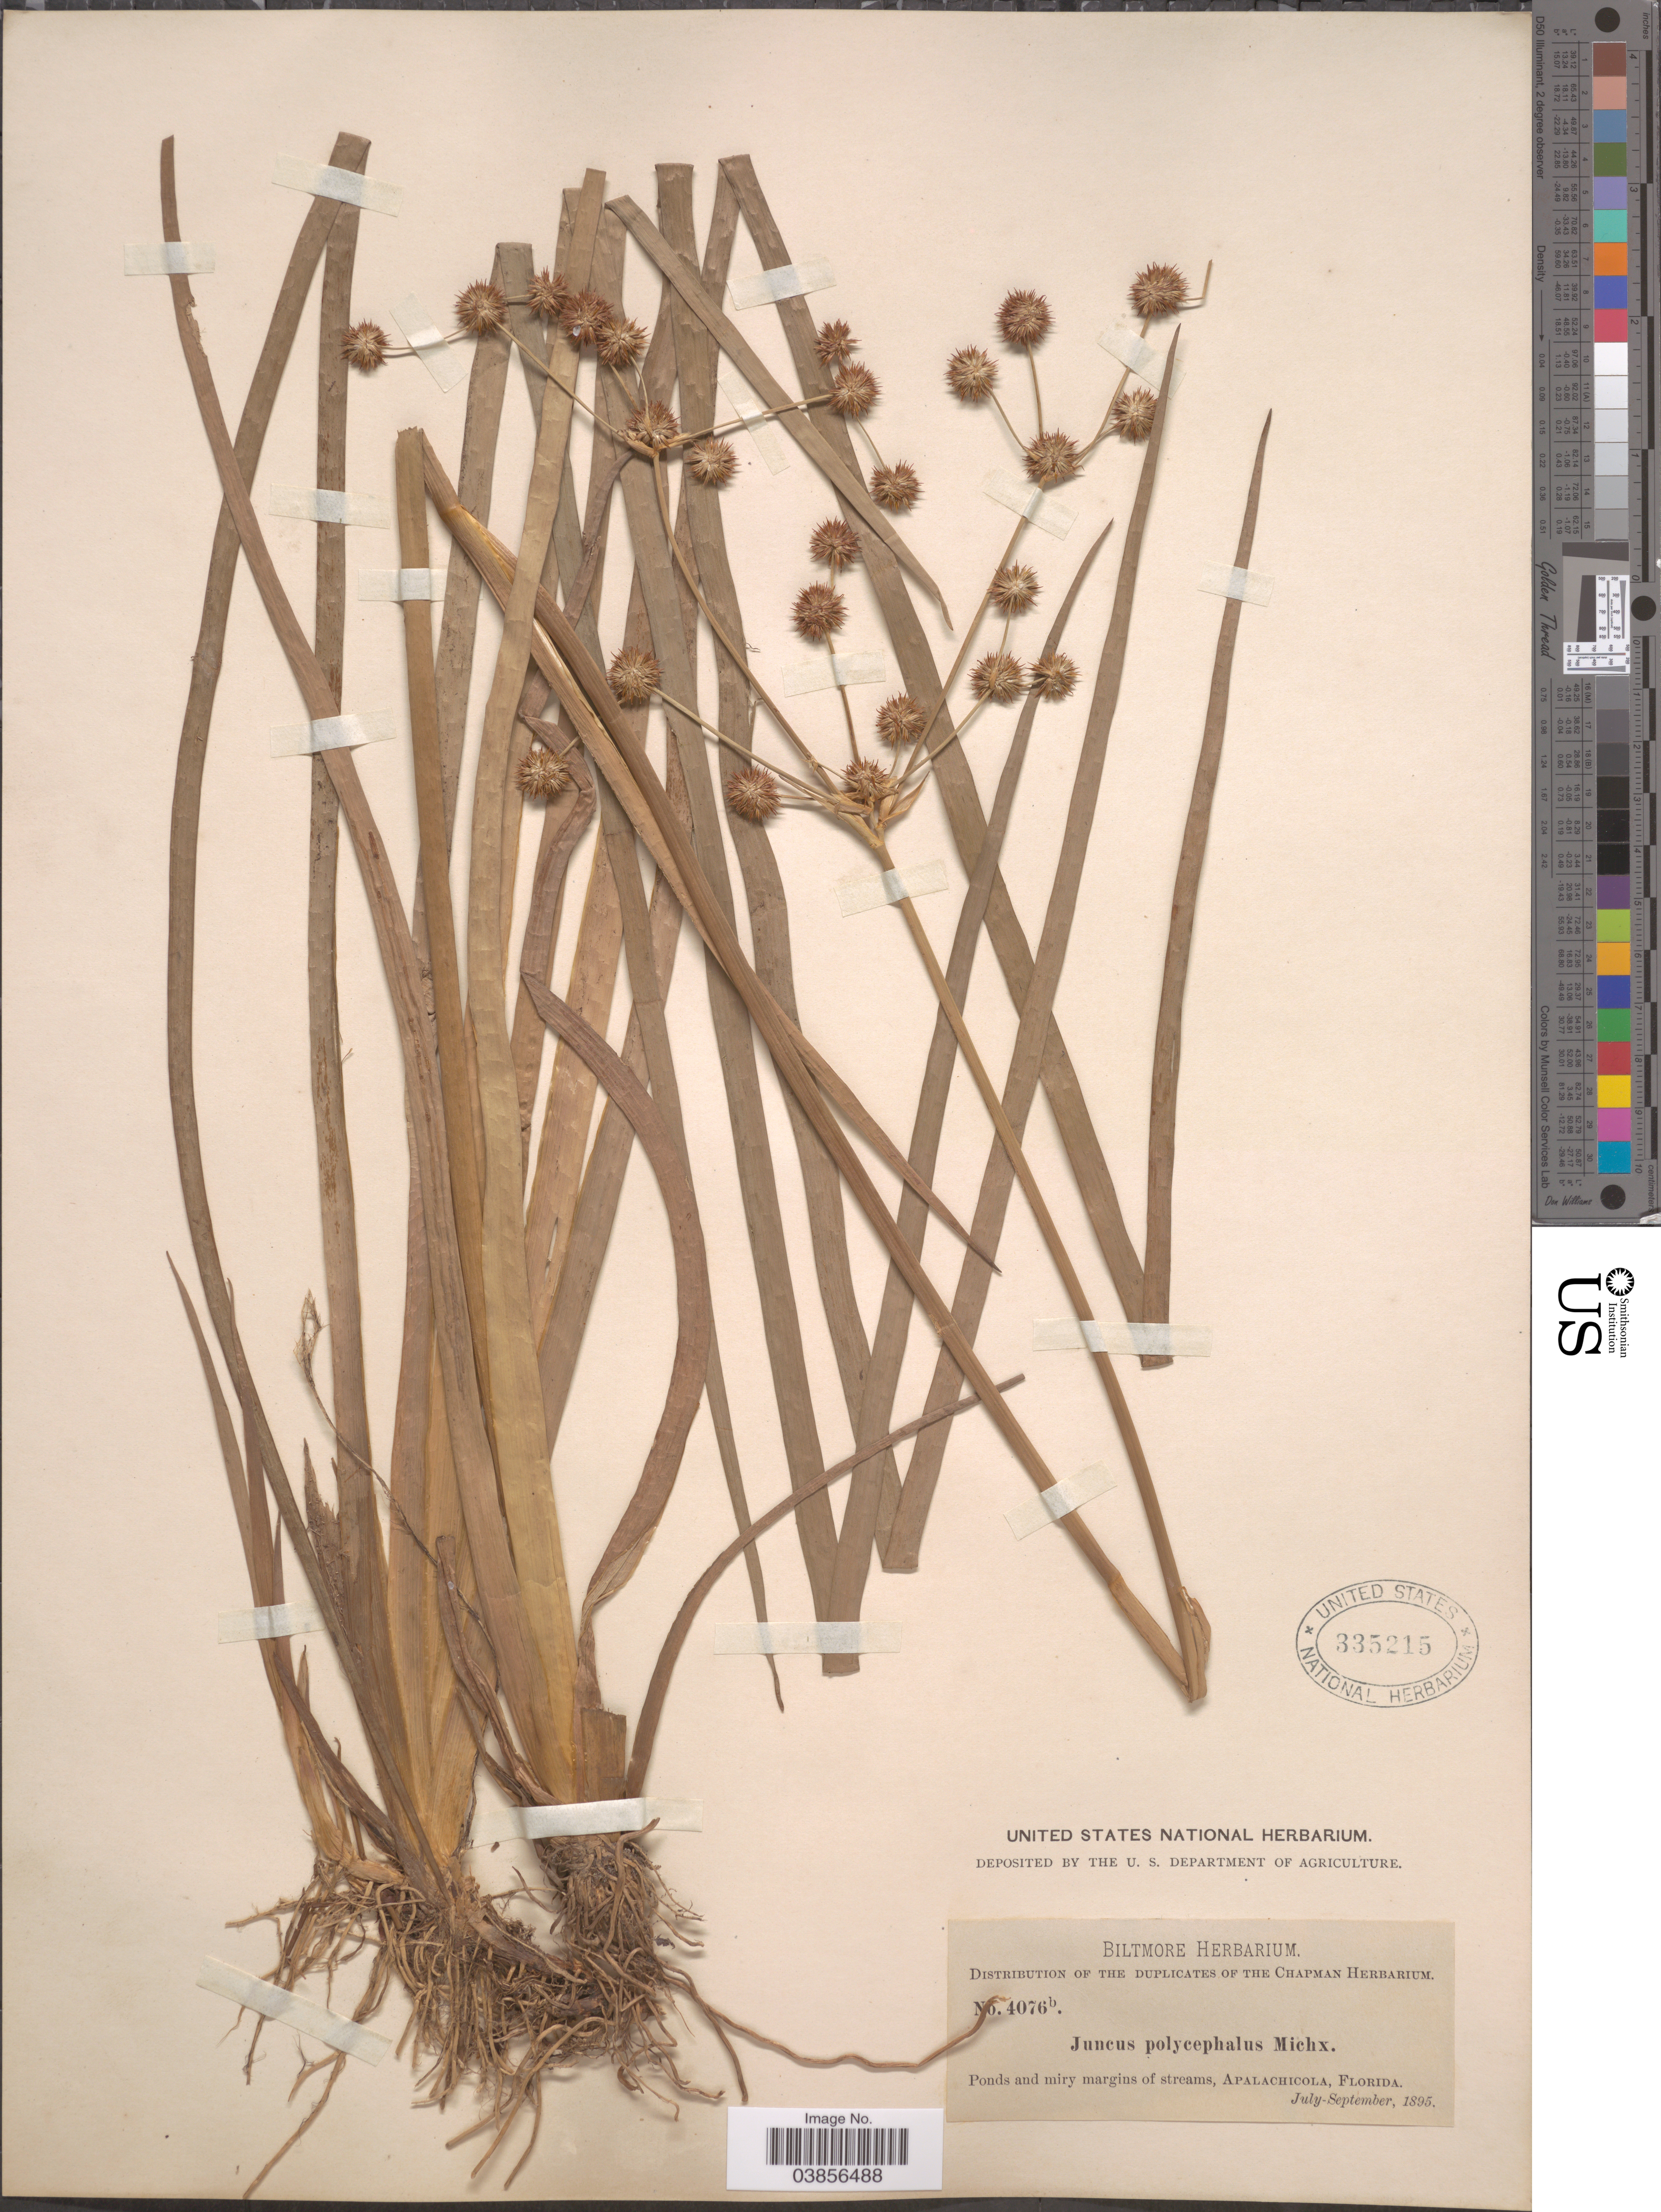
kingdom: Plantae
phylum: Tracheophyta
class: Liliopsida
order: Poales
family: Juncaceae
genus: Juncus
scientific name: Juncus polycephalus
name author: Michx.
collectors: ex herb. Biltmore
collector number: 4076b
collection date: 1895-07/1895-09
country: United States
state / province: Florida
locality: Ponds and miry margins of streams, Apalachicola.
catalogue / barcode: US 335215